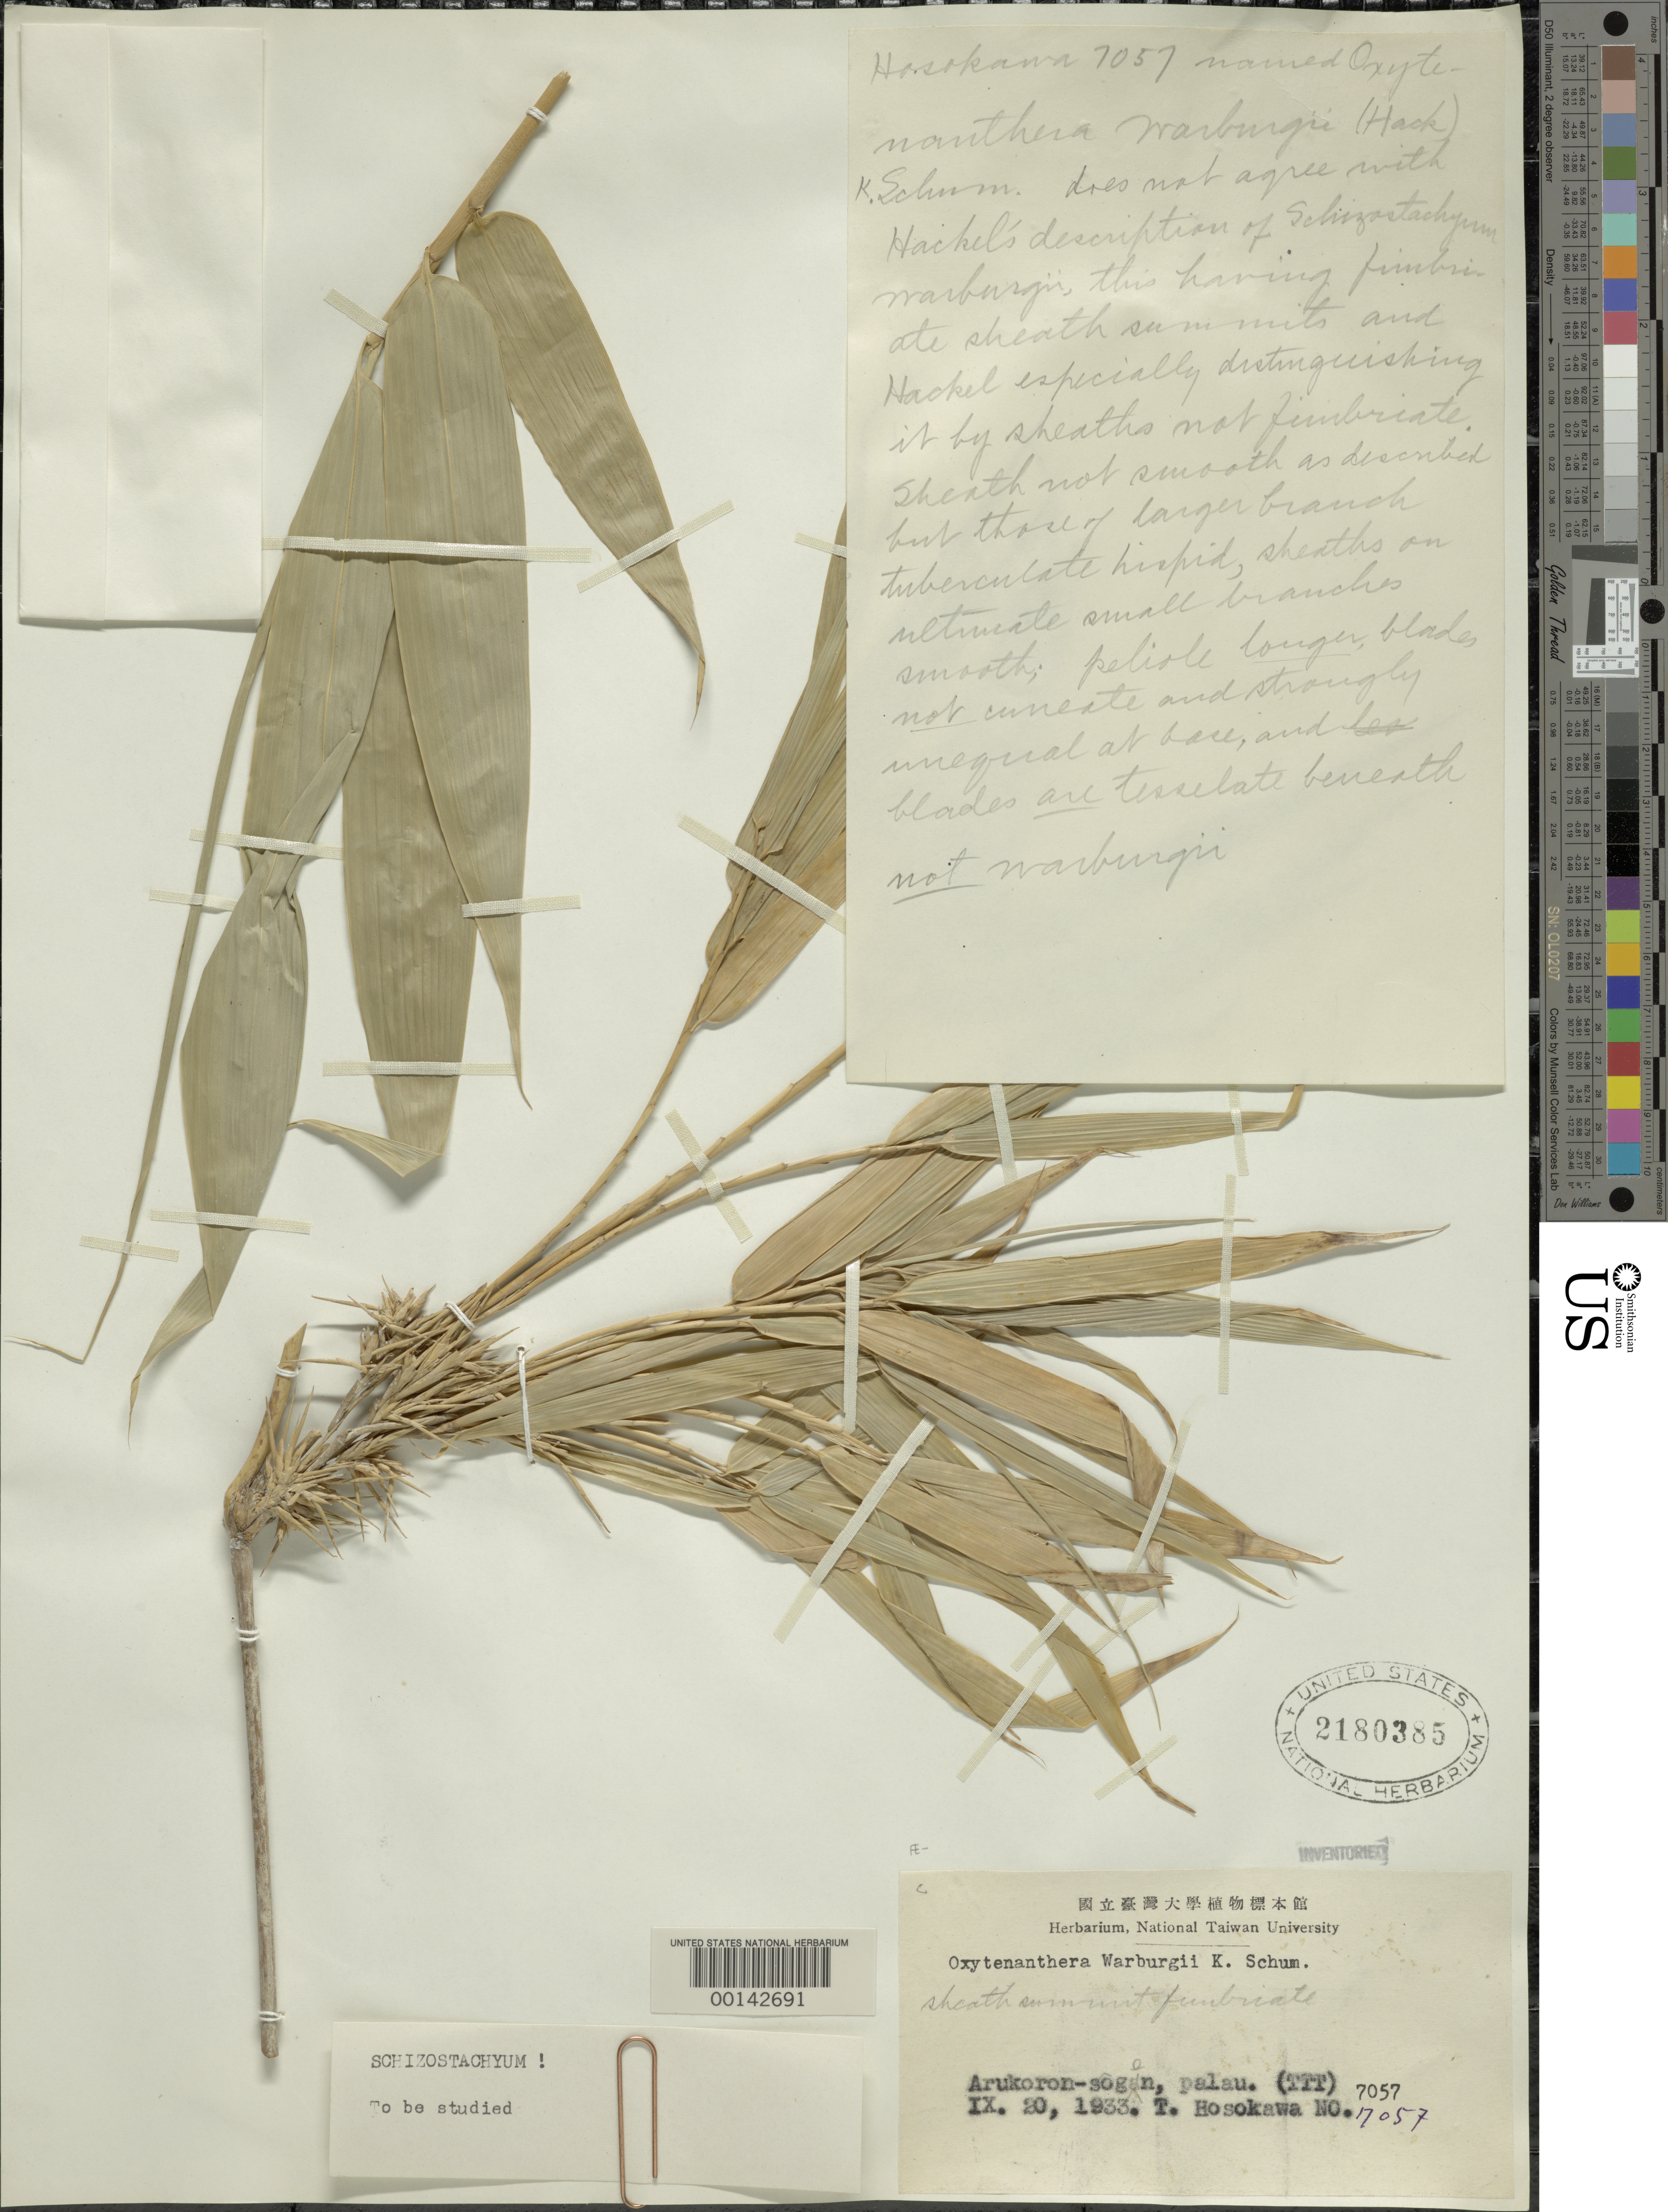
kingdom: Plantae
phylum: Tracheophyta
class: Liliopsida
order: Poales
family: Poaceae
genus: Schizostachyum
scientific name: Schizostachyum sp.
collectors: T. Hosokawa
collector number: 7057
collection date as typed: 20 Sep 1933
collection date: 1933-09-20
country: Palau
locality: Arukoran-sogen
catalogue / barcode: US 2180385